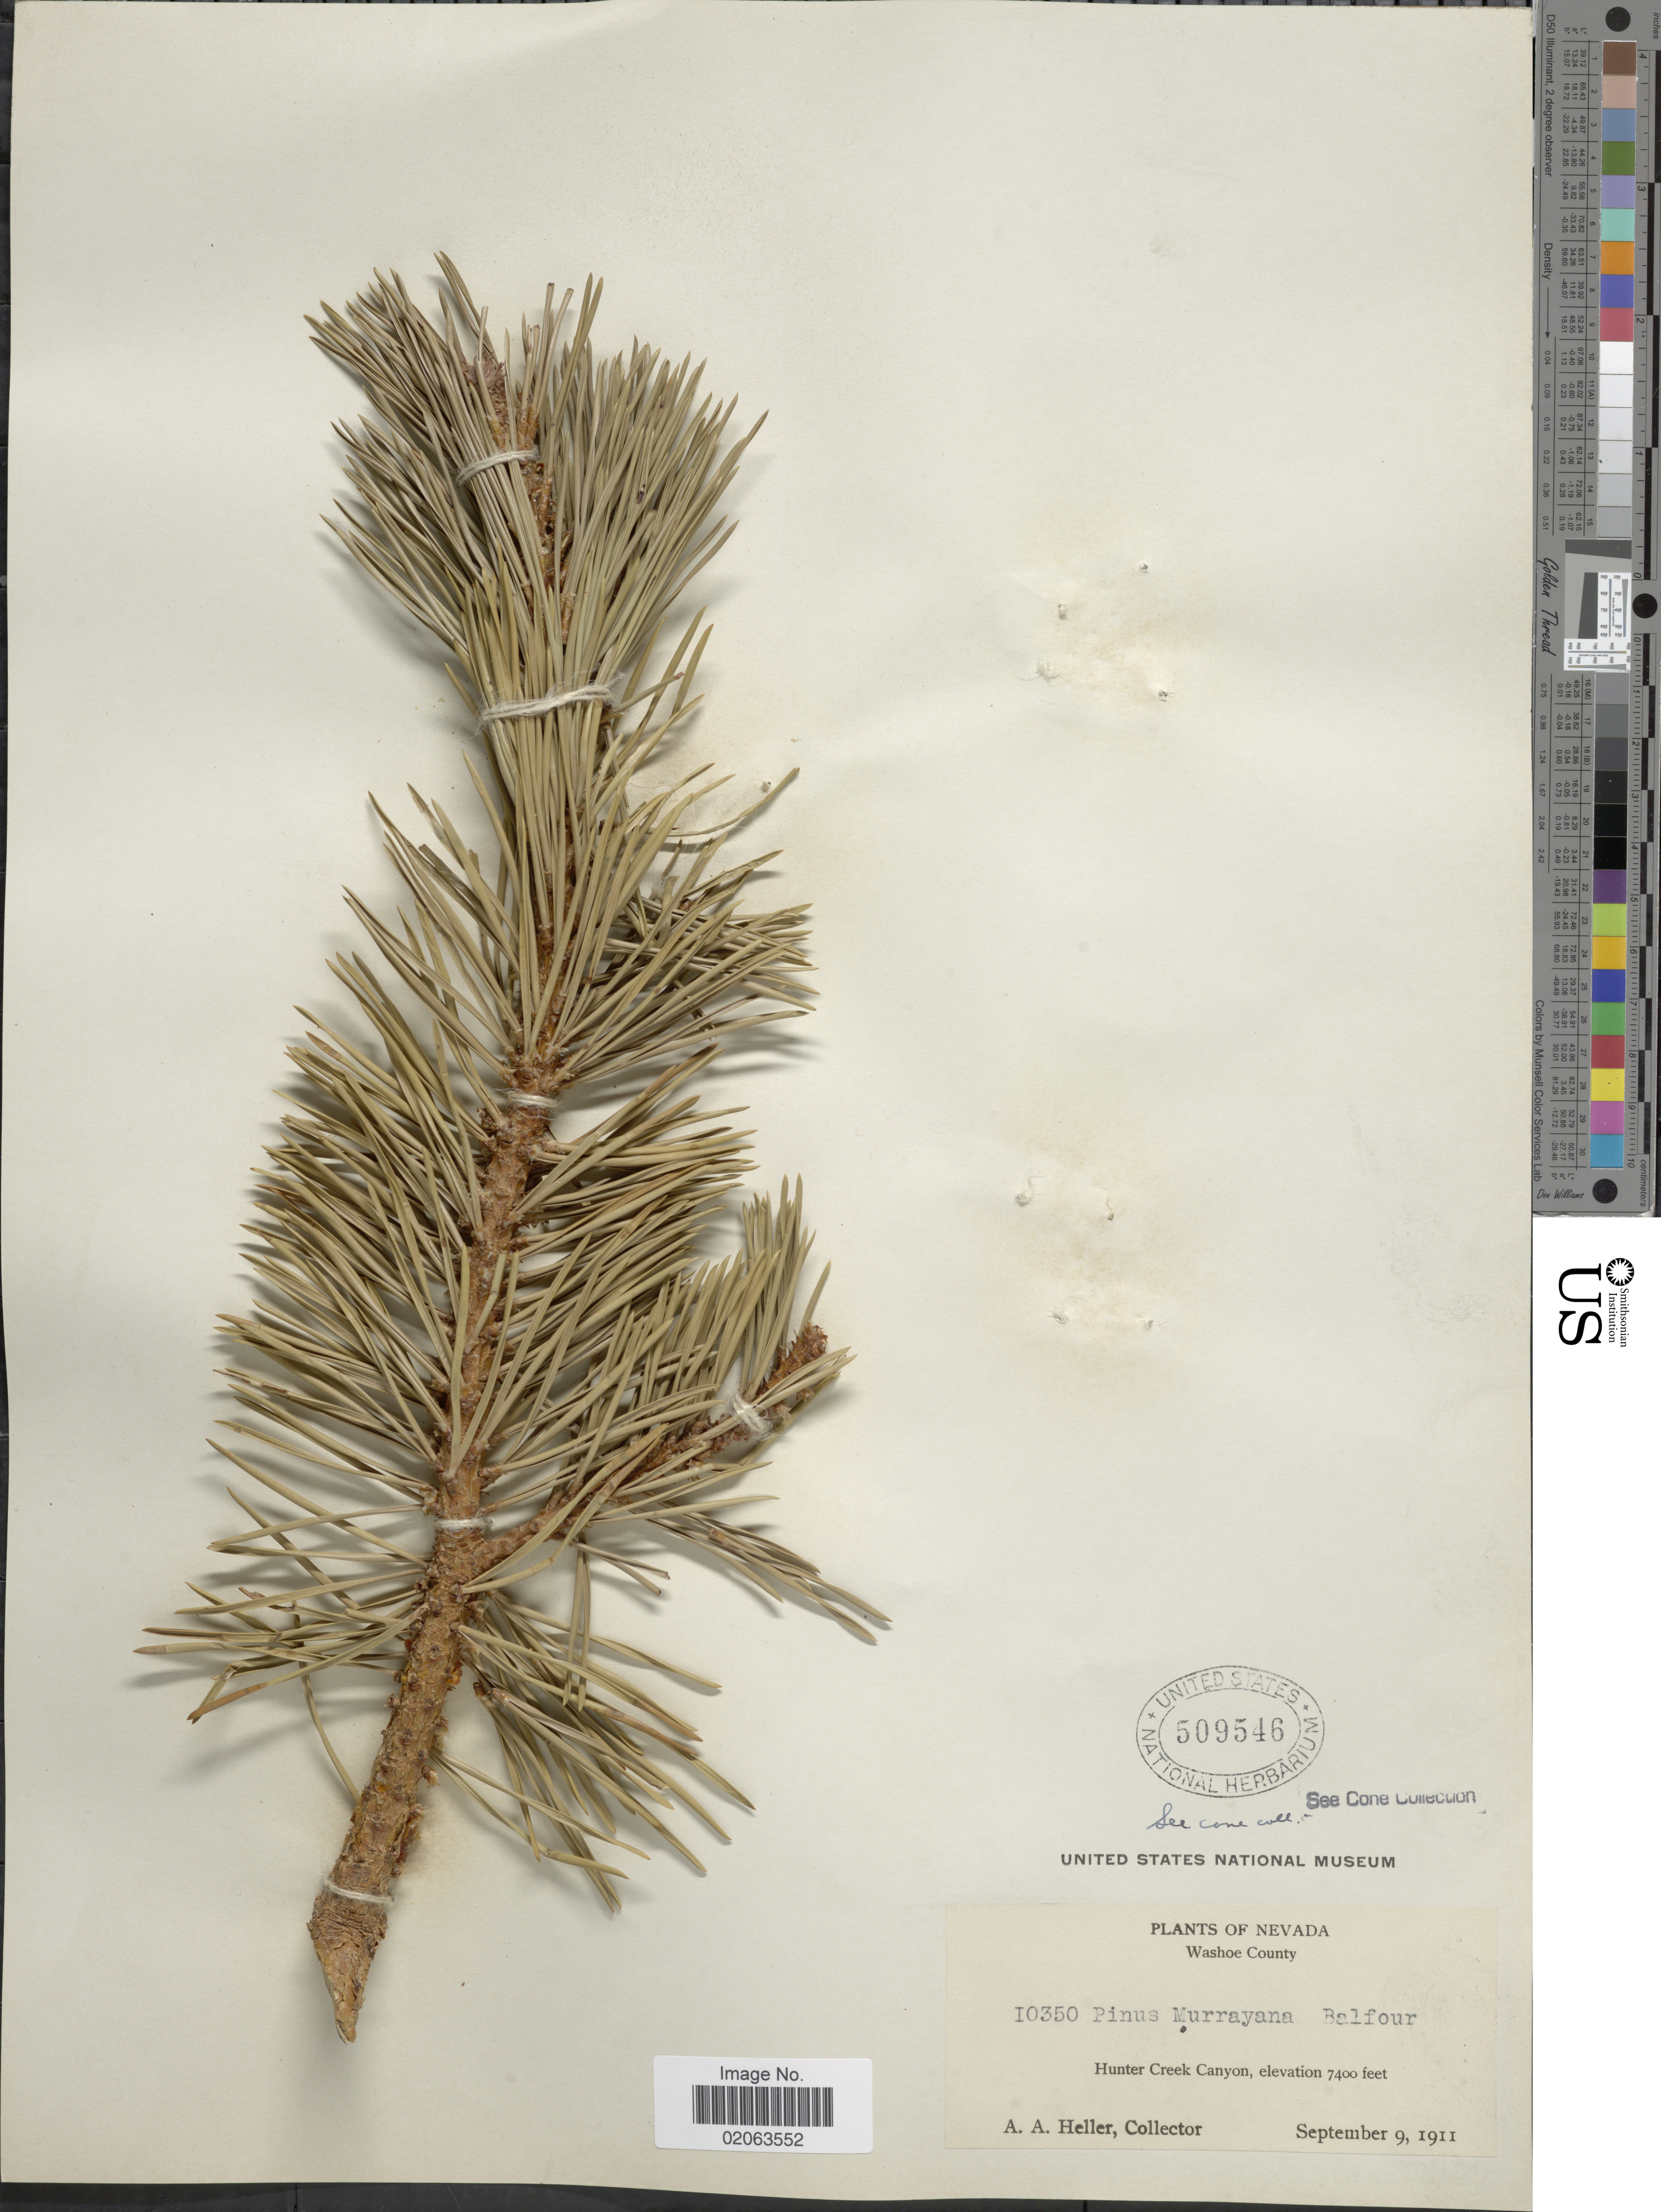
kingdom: Plantae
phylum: Tracheophyta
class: Pinopsida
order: Pinales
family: Pinaceae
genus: Pinus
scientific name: Pinus contorta var. latifolia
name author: Engelm. ex S. Watson in C. King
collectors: A. A. Heller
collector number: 10350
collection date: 1911-09-09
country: United States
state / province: Nevada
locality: Nevada. Washoe County, Hunter Creek Canyon.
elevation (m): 2256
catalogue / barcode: US 509546